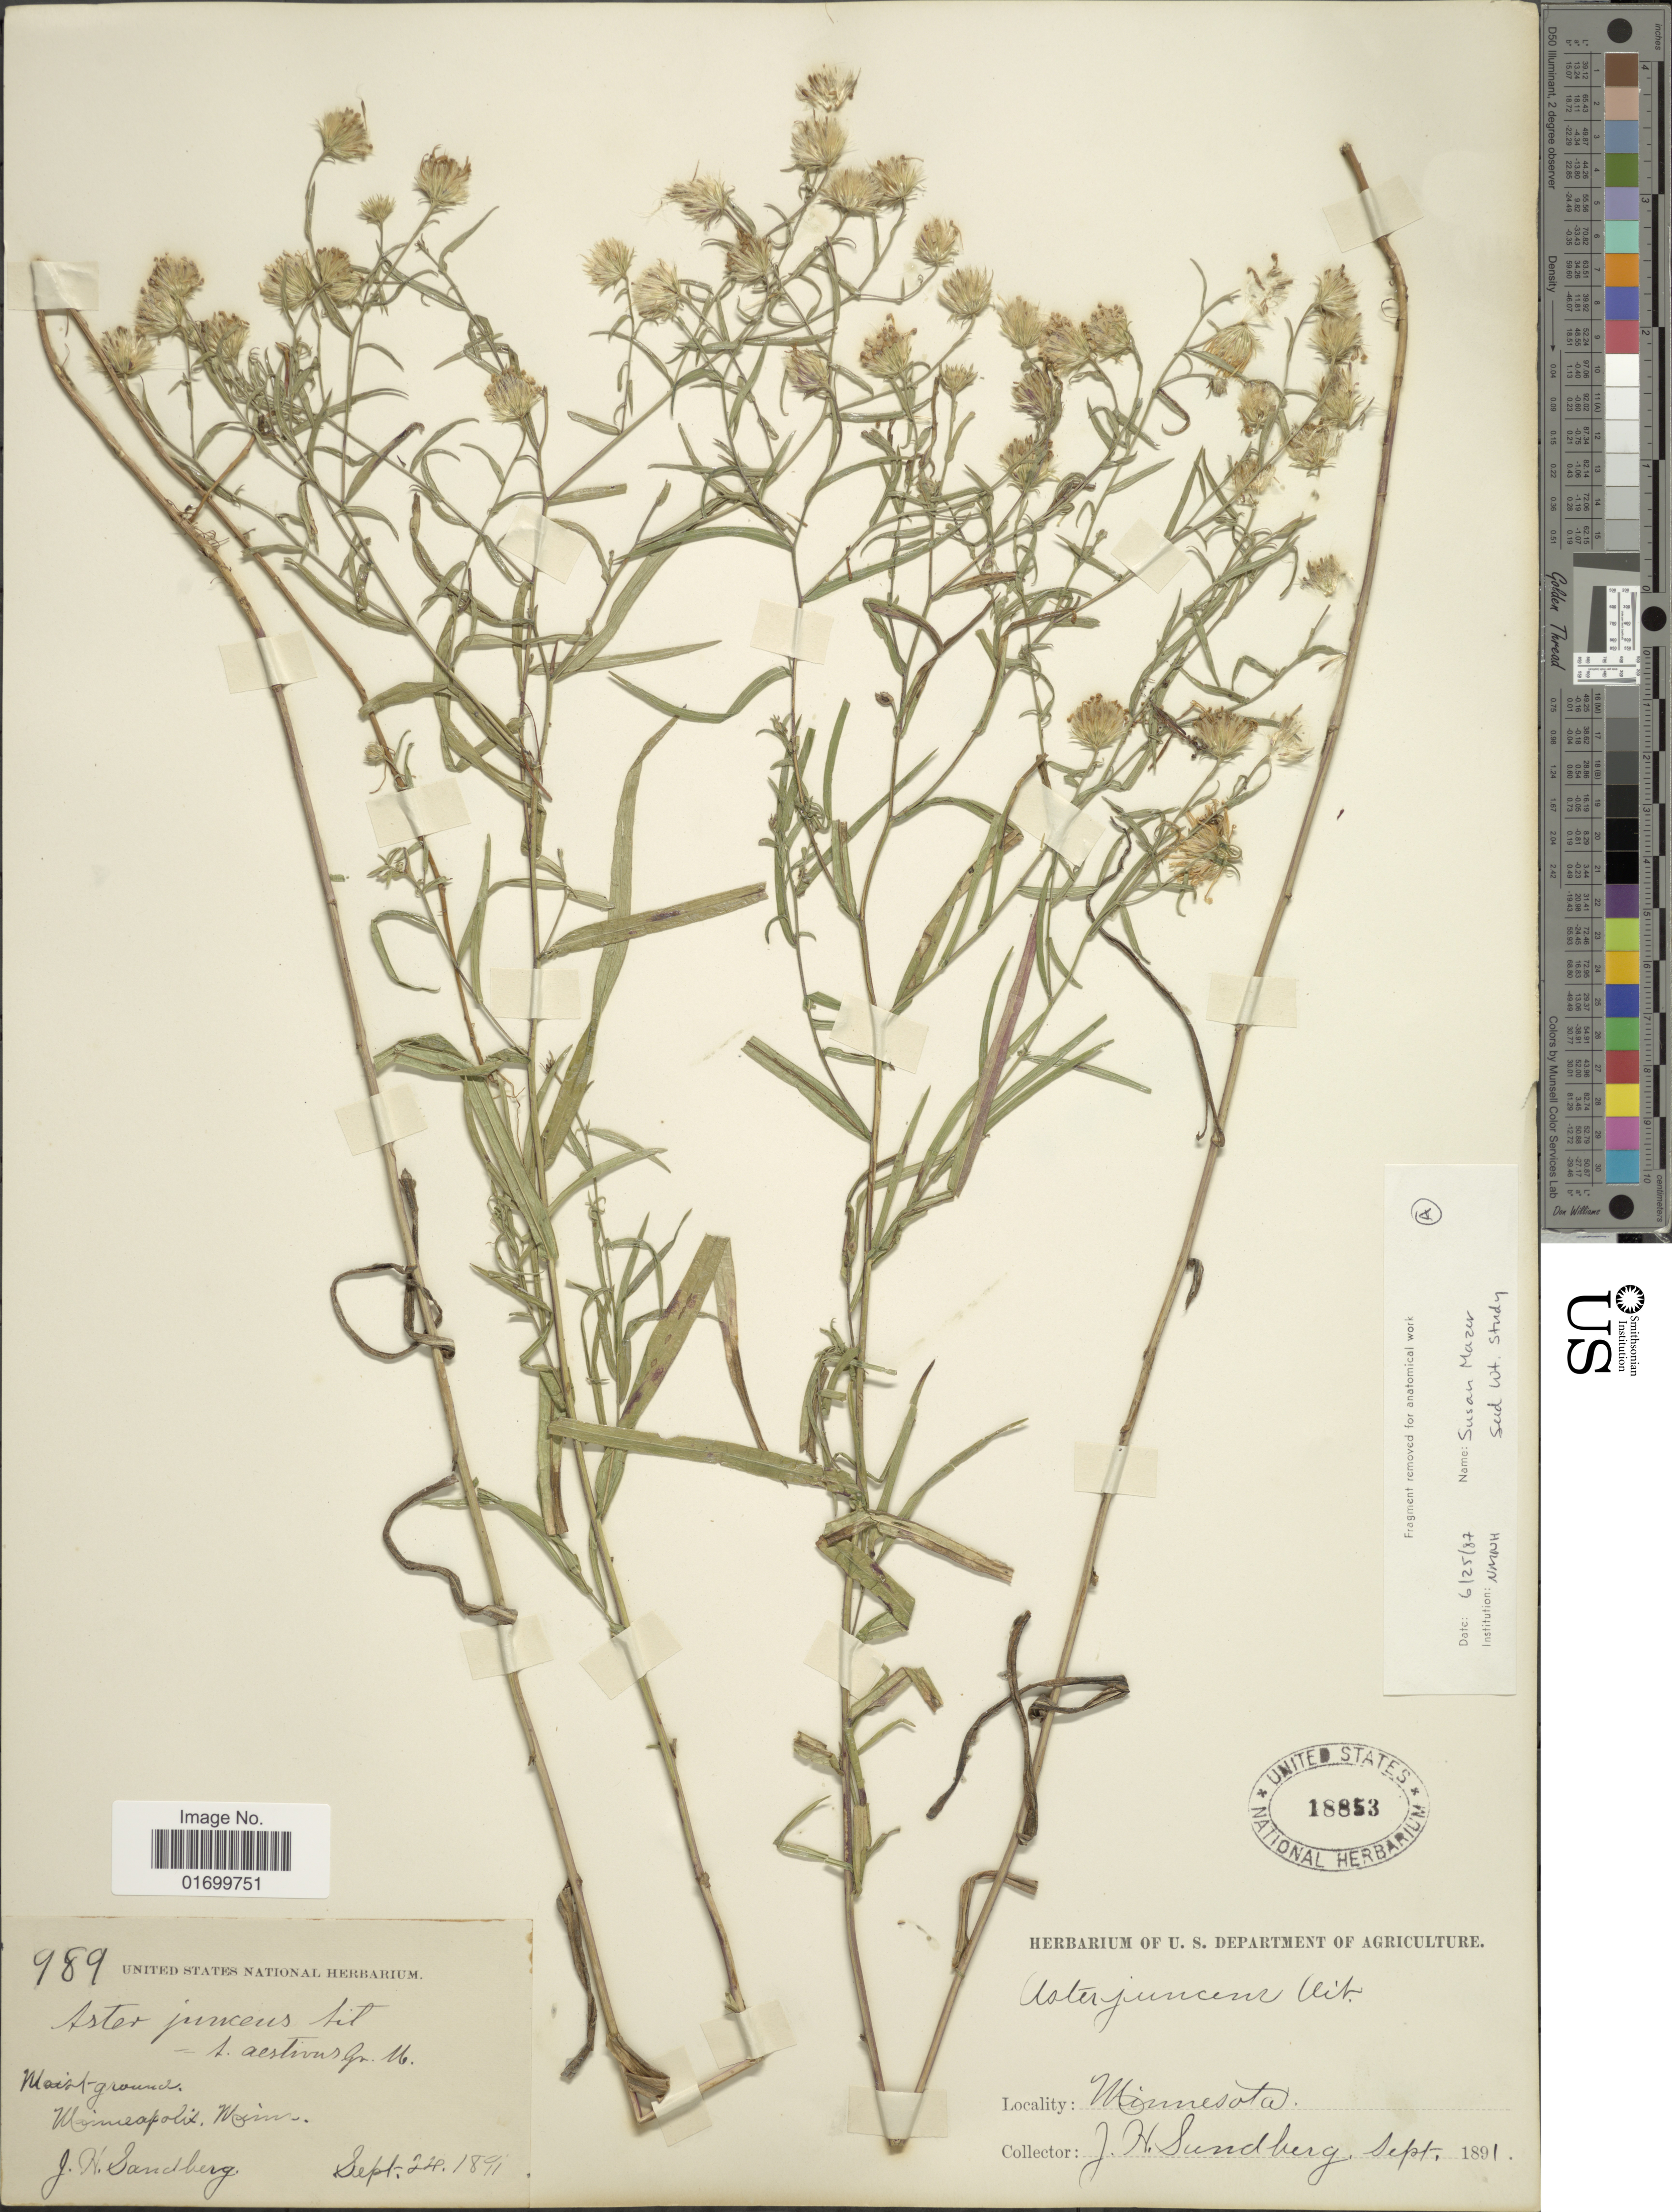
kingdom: Plantae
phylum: Tracheophyta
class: Magnoliopsida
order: Asterales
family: Asteraceae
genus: Symphyotrichum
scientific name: Symphyotrichum boreale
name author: (Torr. & A. Gray) Á. Löve & D. Löve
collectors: J. H. Sandberg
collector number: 989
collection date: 1891-09-24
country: United States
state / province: Minnesota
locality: Minneapolis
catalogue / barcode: US 18853